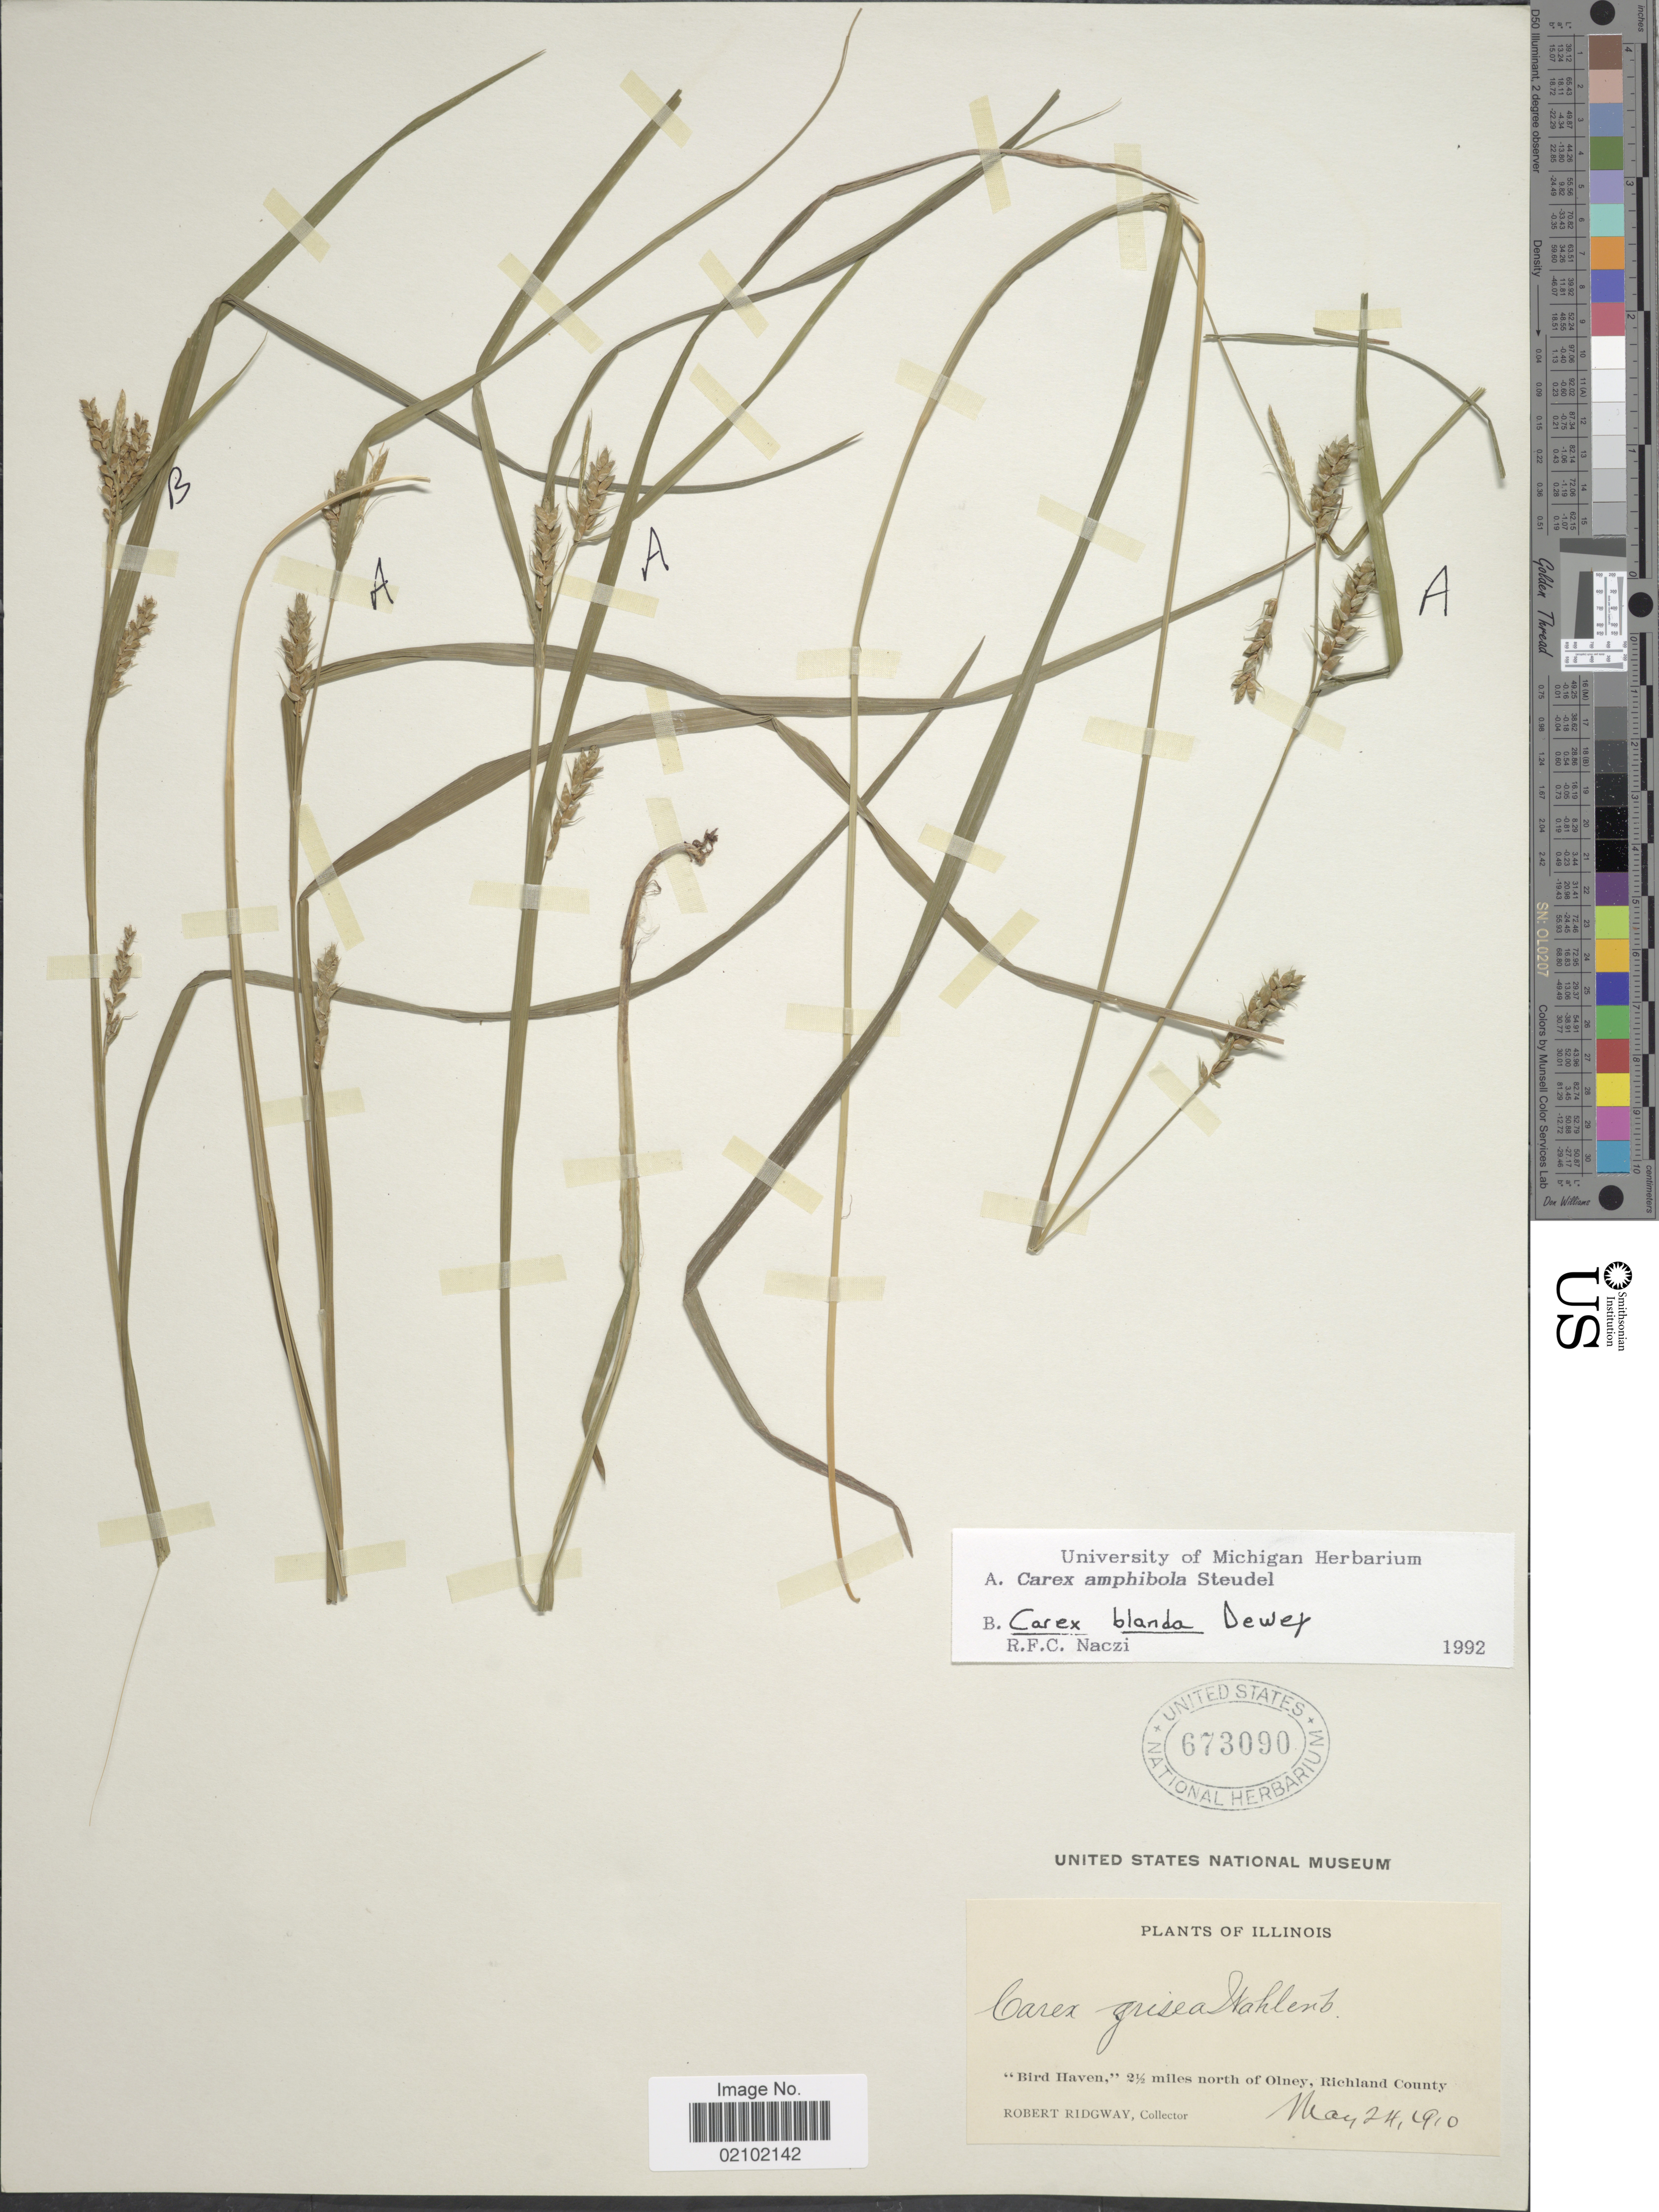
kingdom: Plantae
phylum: Tracheophyta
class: Liliopsida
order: Poales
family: Cyperaceae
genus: Carex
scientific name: Carex amphibola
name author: Steud.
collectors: R. Ridgeway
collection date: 1910-05-24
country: United States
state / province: Illinois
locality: Bird Haven,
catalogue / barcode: US 673090